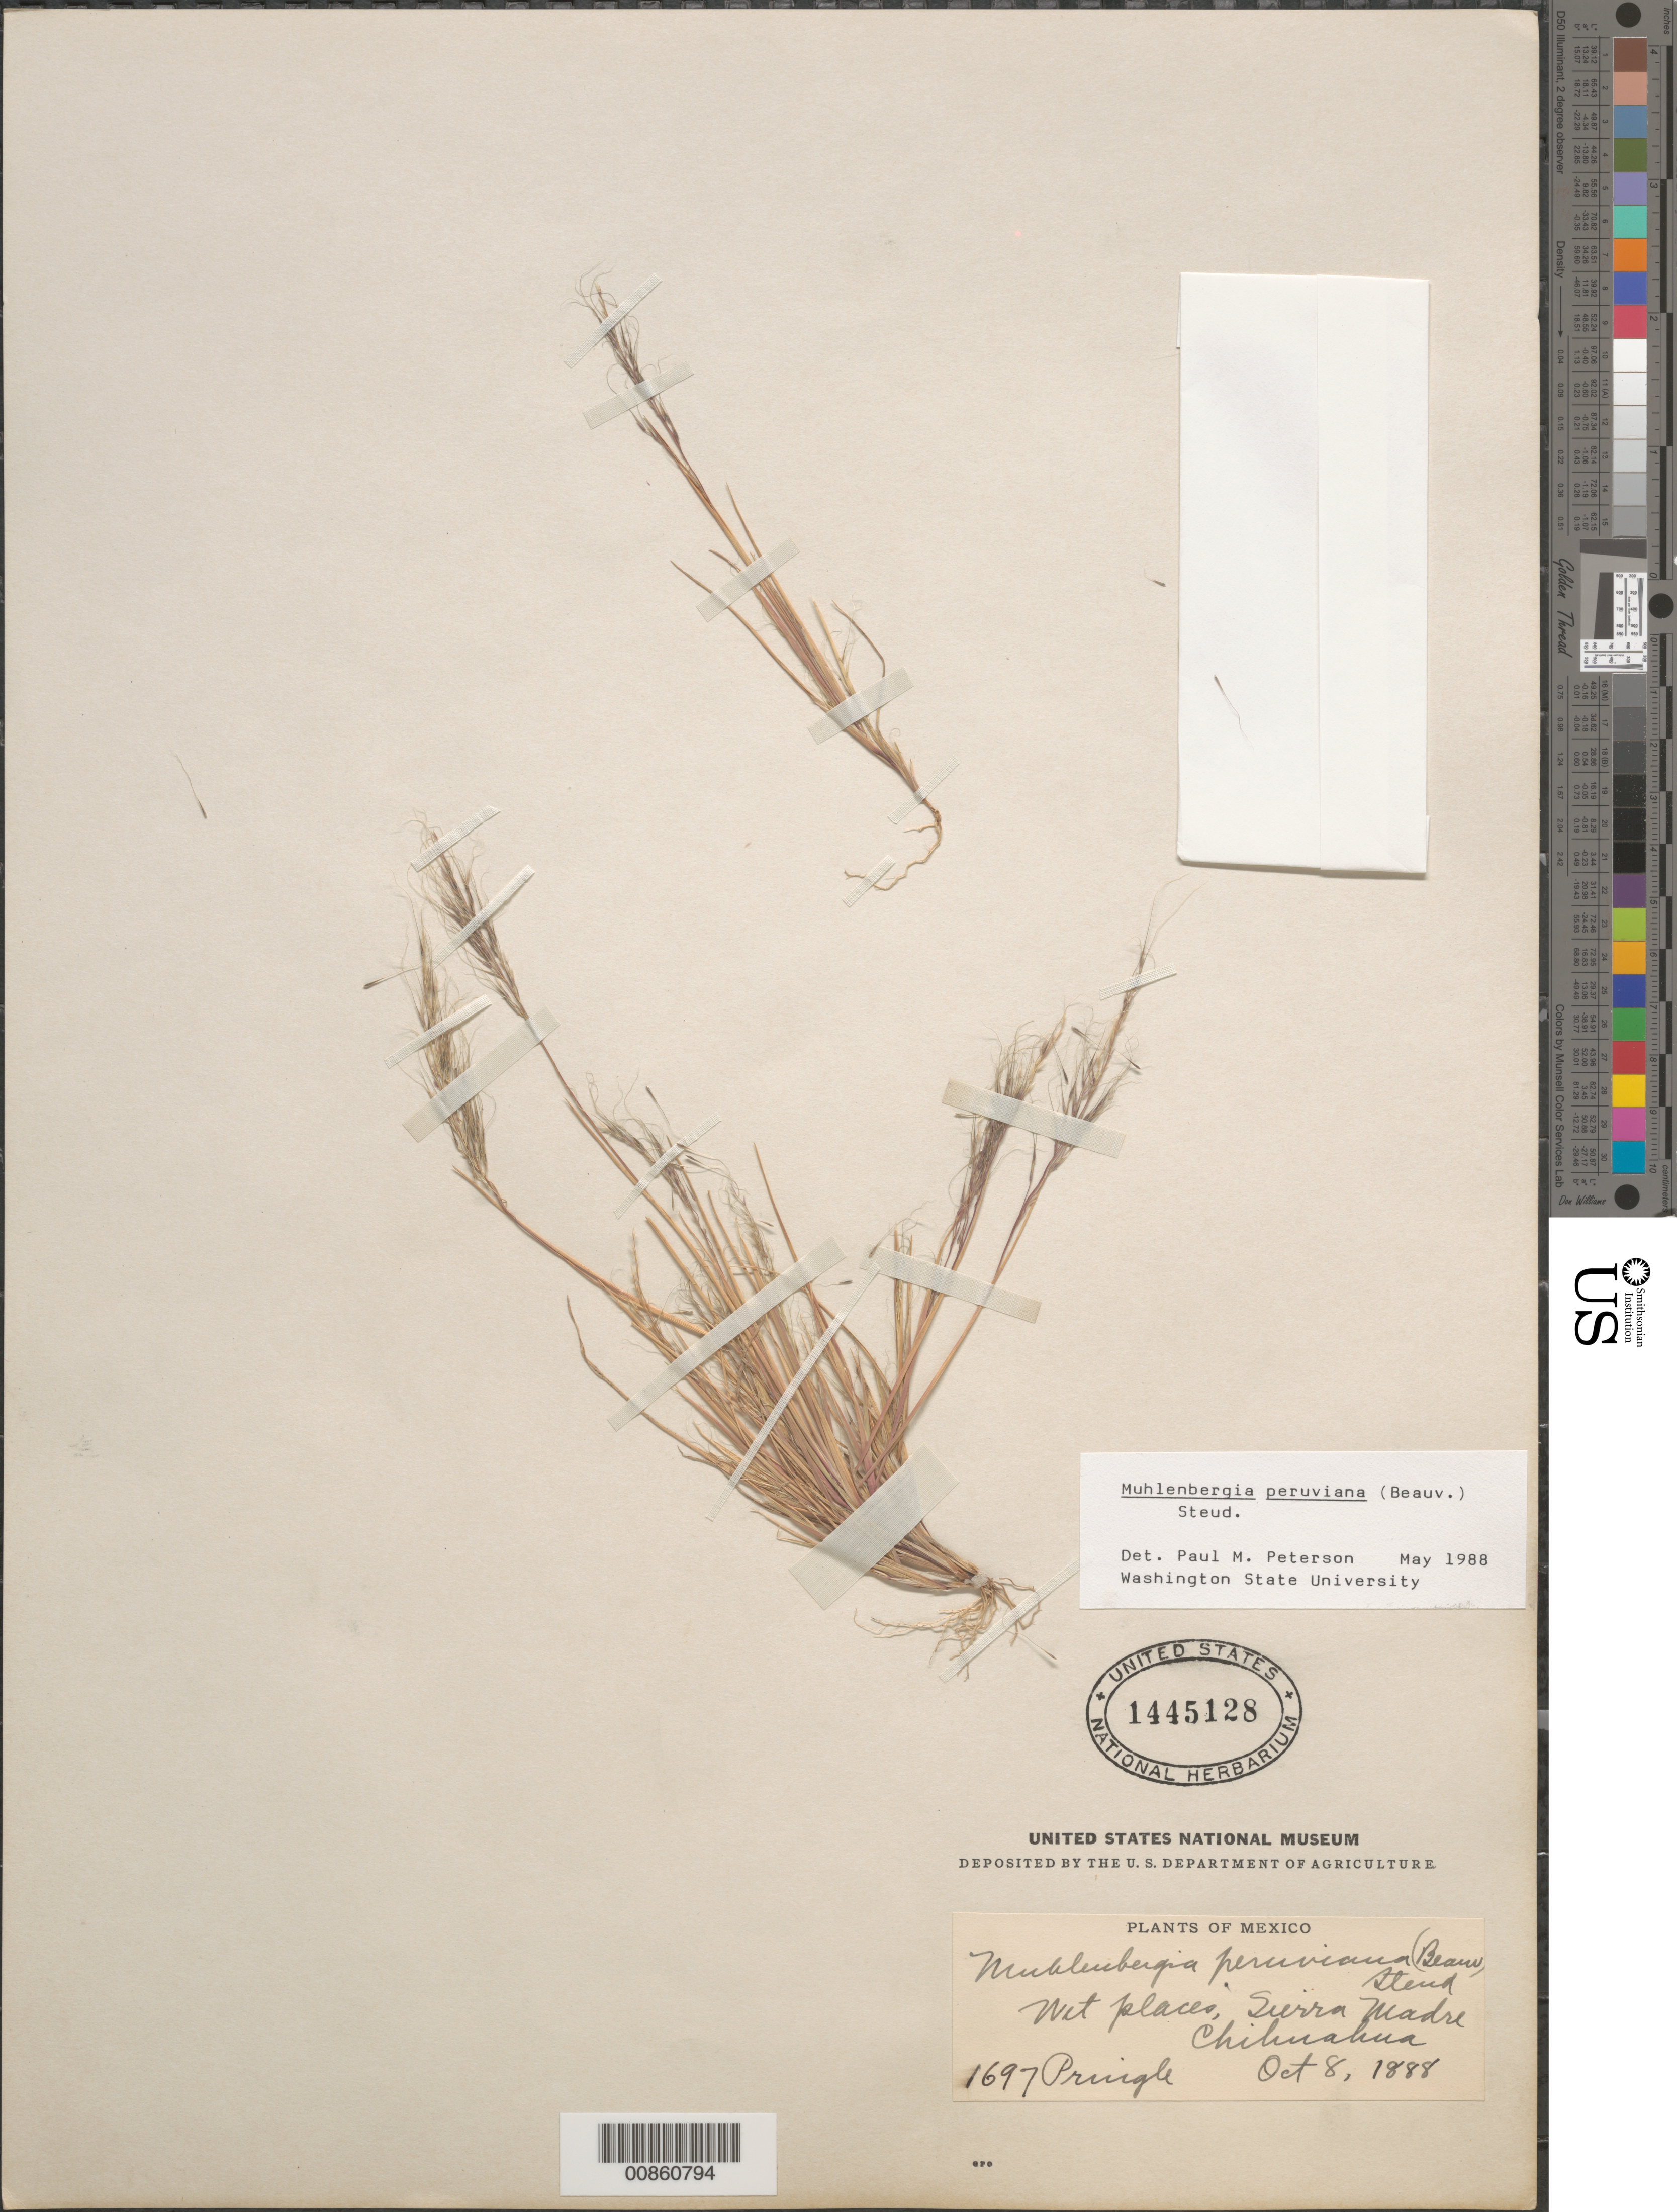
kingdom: Plantae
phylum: Tracheophyta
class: Liliopsida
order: Poales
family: Poaceae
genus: Muhlenbergia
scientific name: Muhlenbergia peruviana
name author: (P. Beauv.) Steud.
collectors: C. G. Pringle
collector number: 1697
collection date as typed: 08 Oct 1888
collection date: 1888-10-08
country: Mexico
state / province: Chihuahua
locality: Sierra Madre de Chihuahua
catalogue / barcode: US 1445128